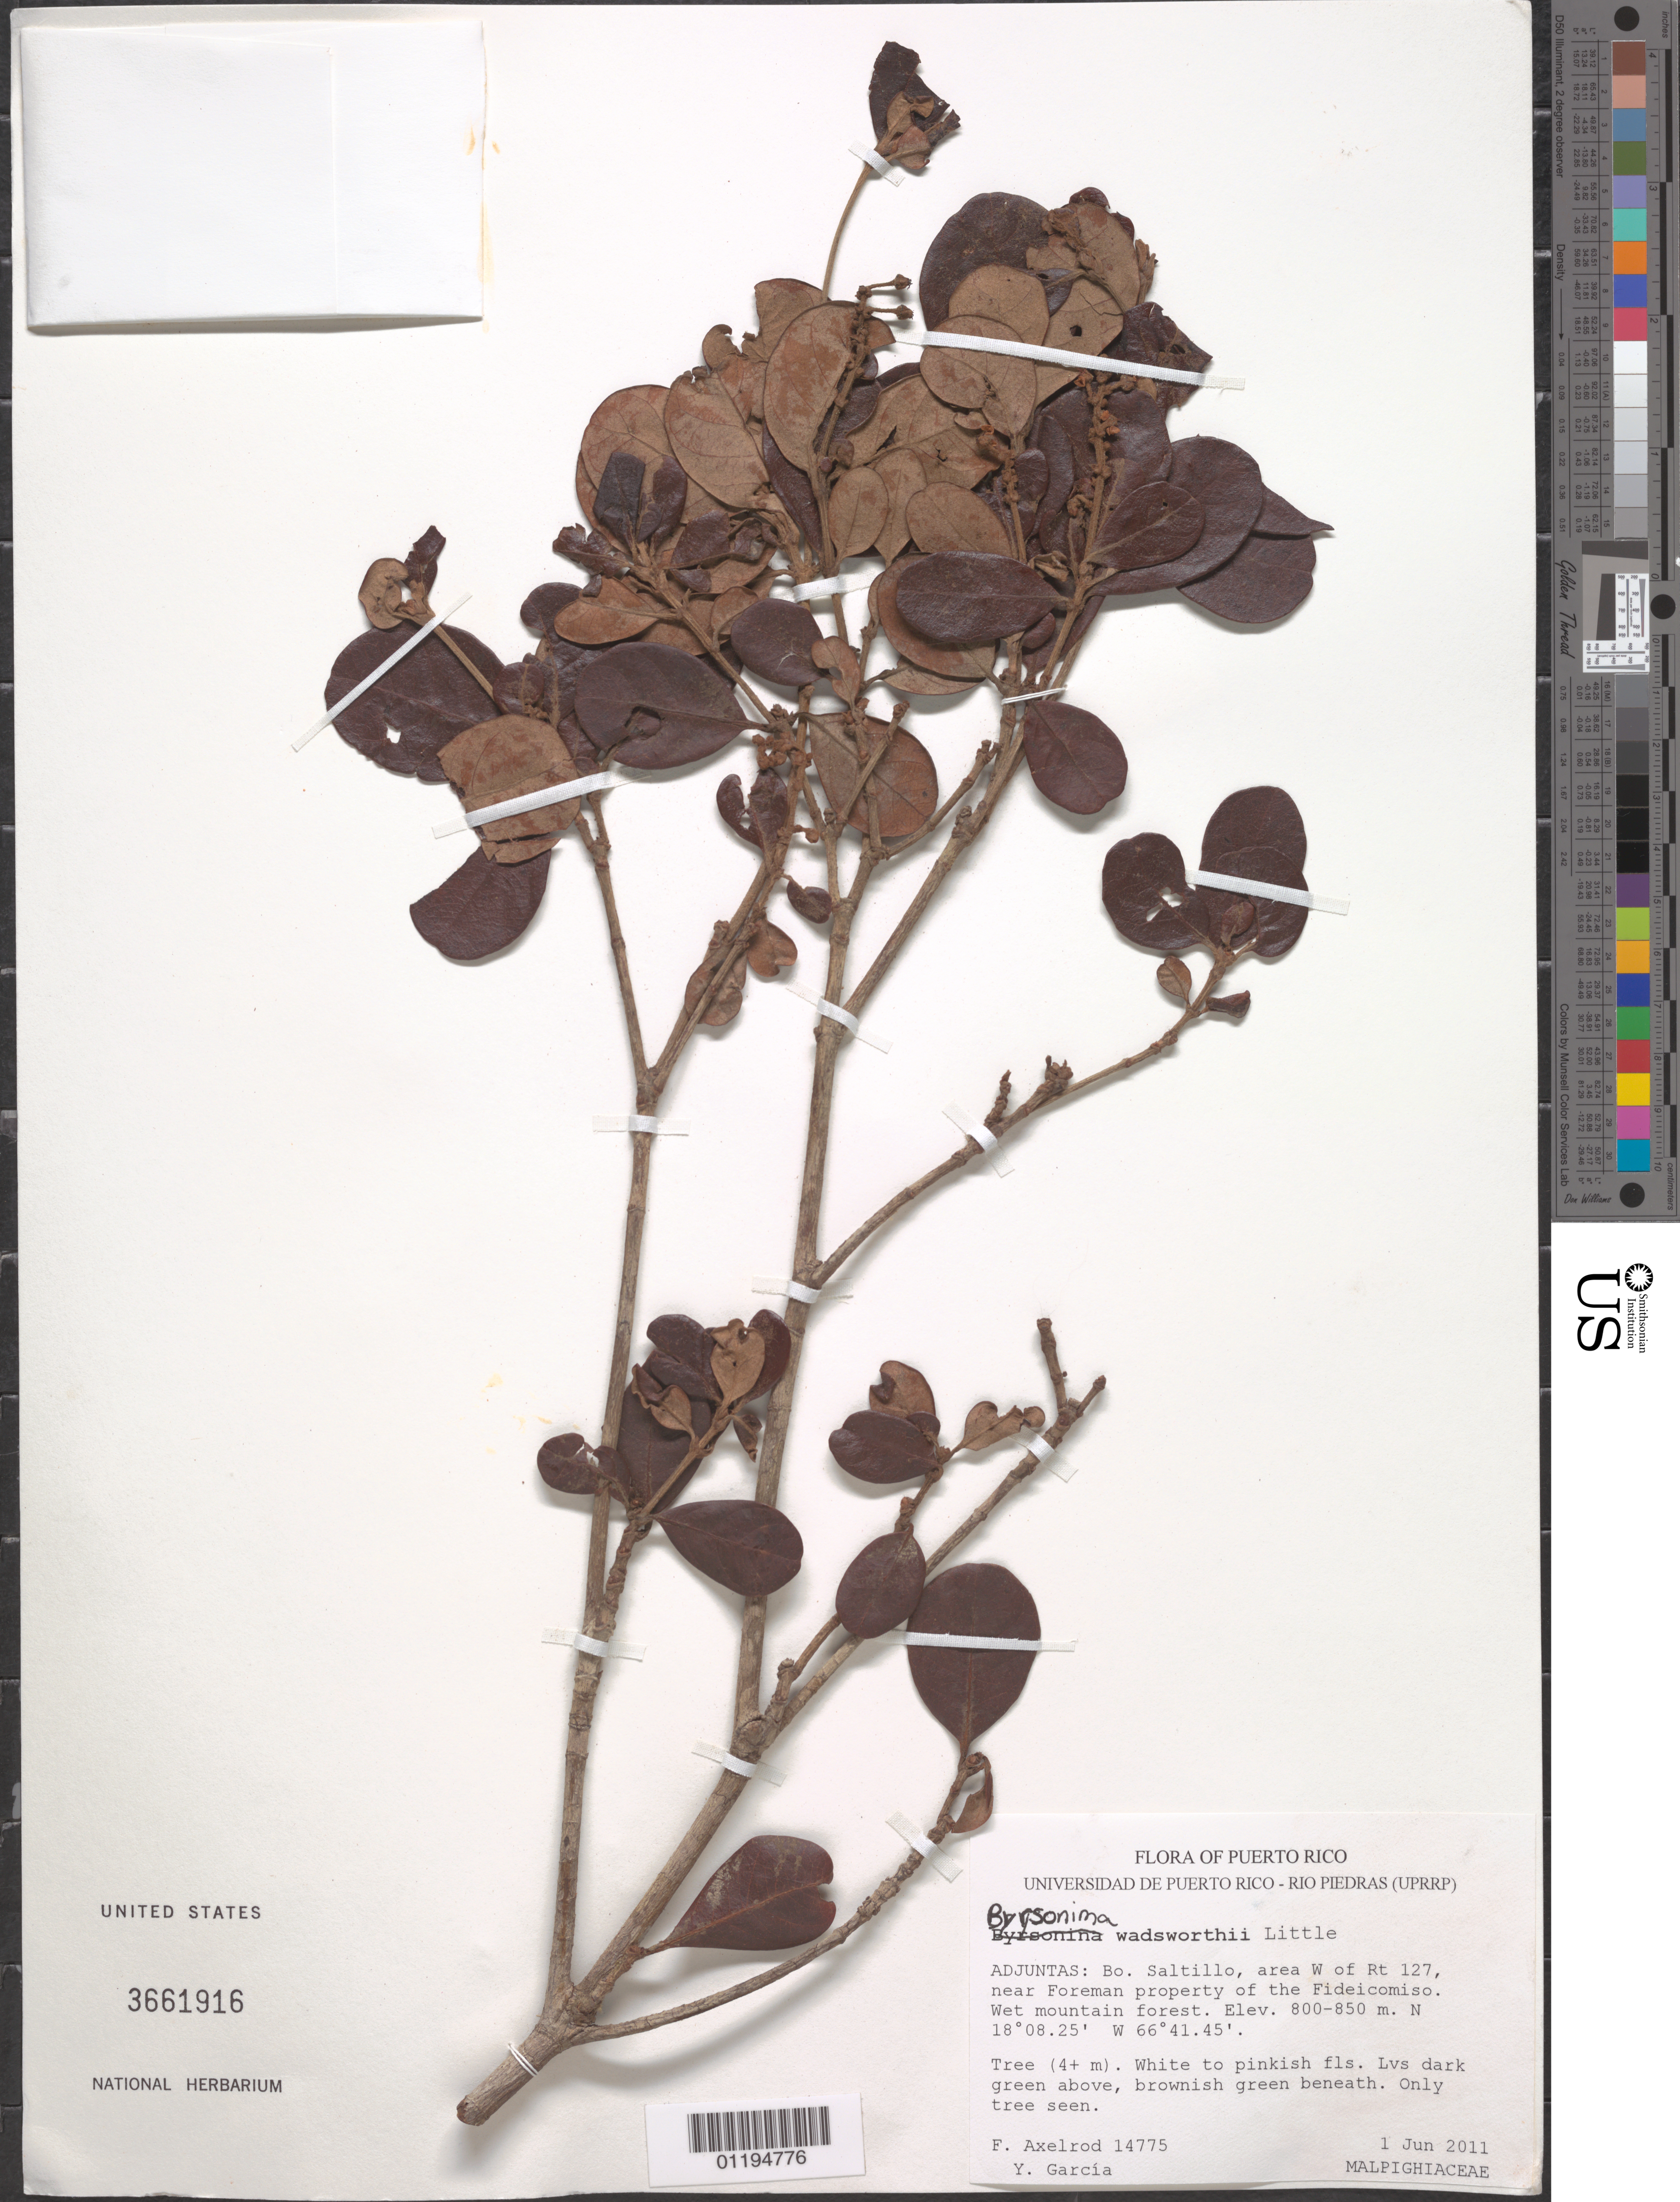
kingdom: Plantae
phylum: Tracheophyta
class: Magnoliopsida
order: Malpighiales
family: Malpighiaceae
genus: Byrsonima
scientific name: Byrsonima wadsworthii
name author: Little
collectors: F. S. Axelrod & Y. García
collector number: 14775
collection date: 2011-06-01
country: Puerto Rico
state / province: Adjuntas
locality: area W of Rt 127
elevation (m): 800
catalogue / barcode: US 3661916